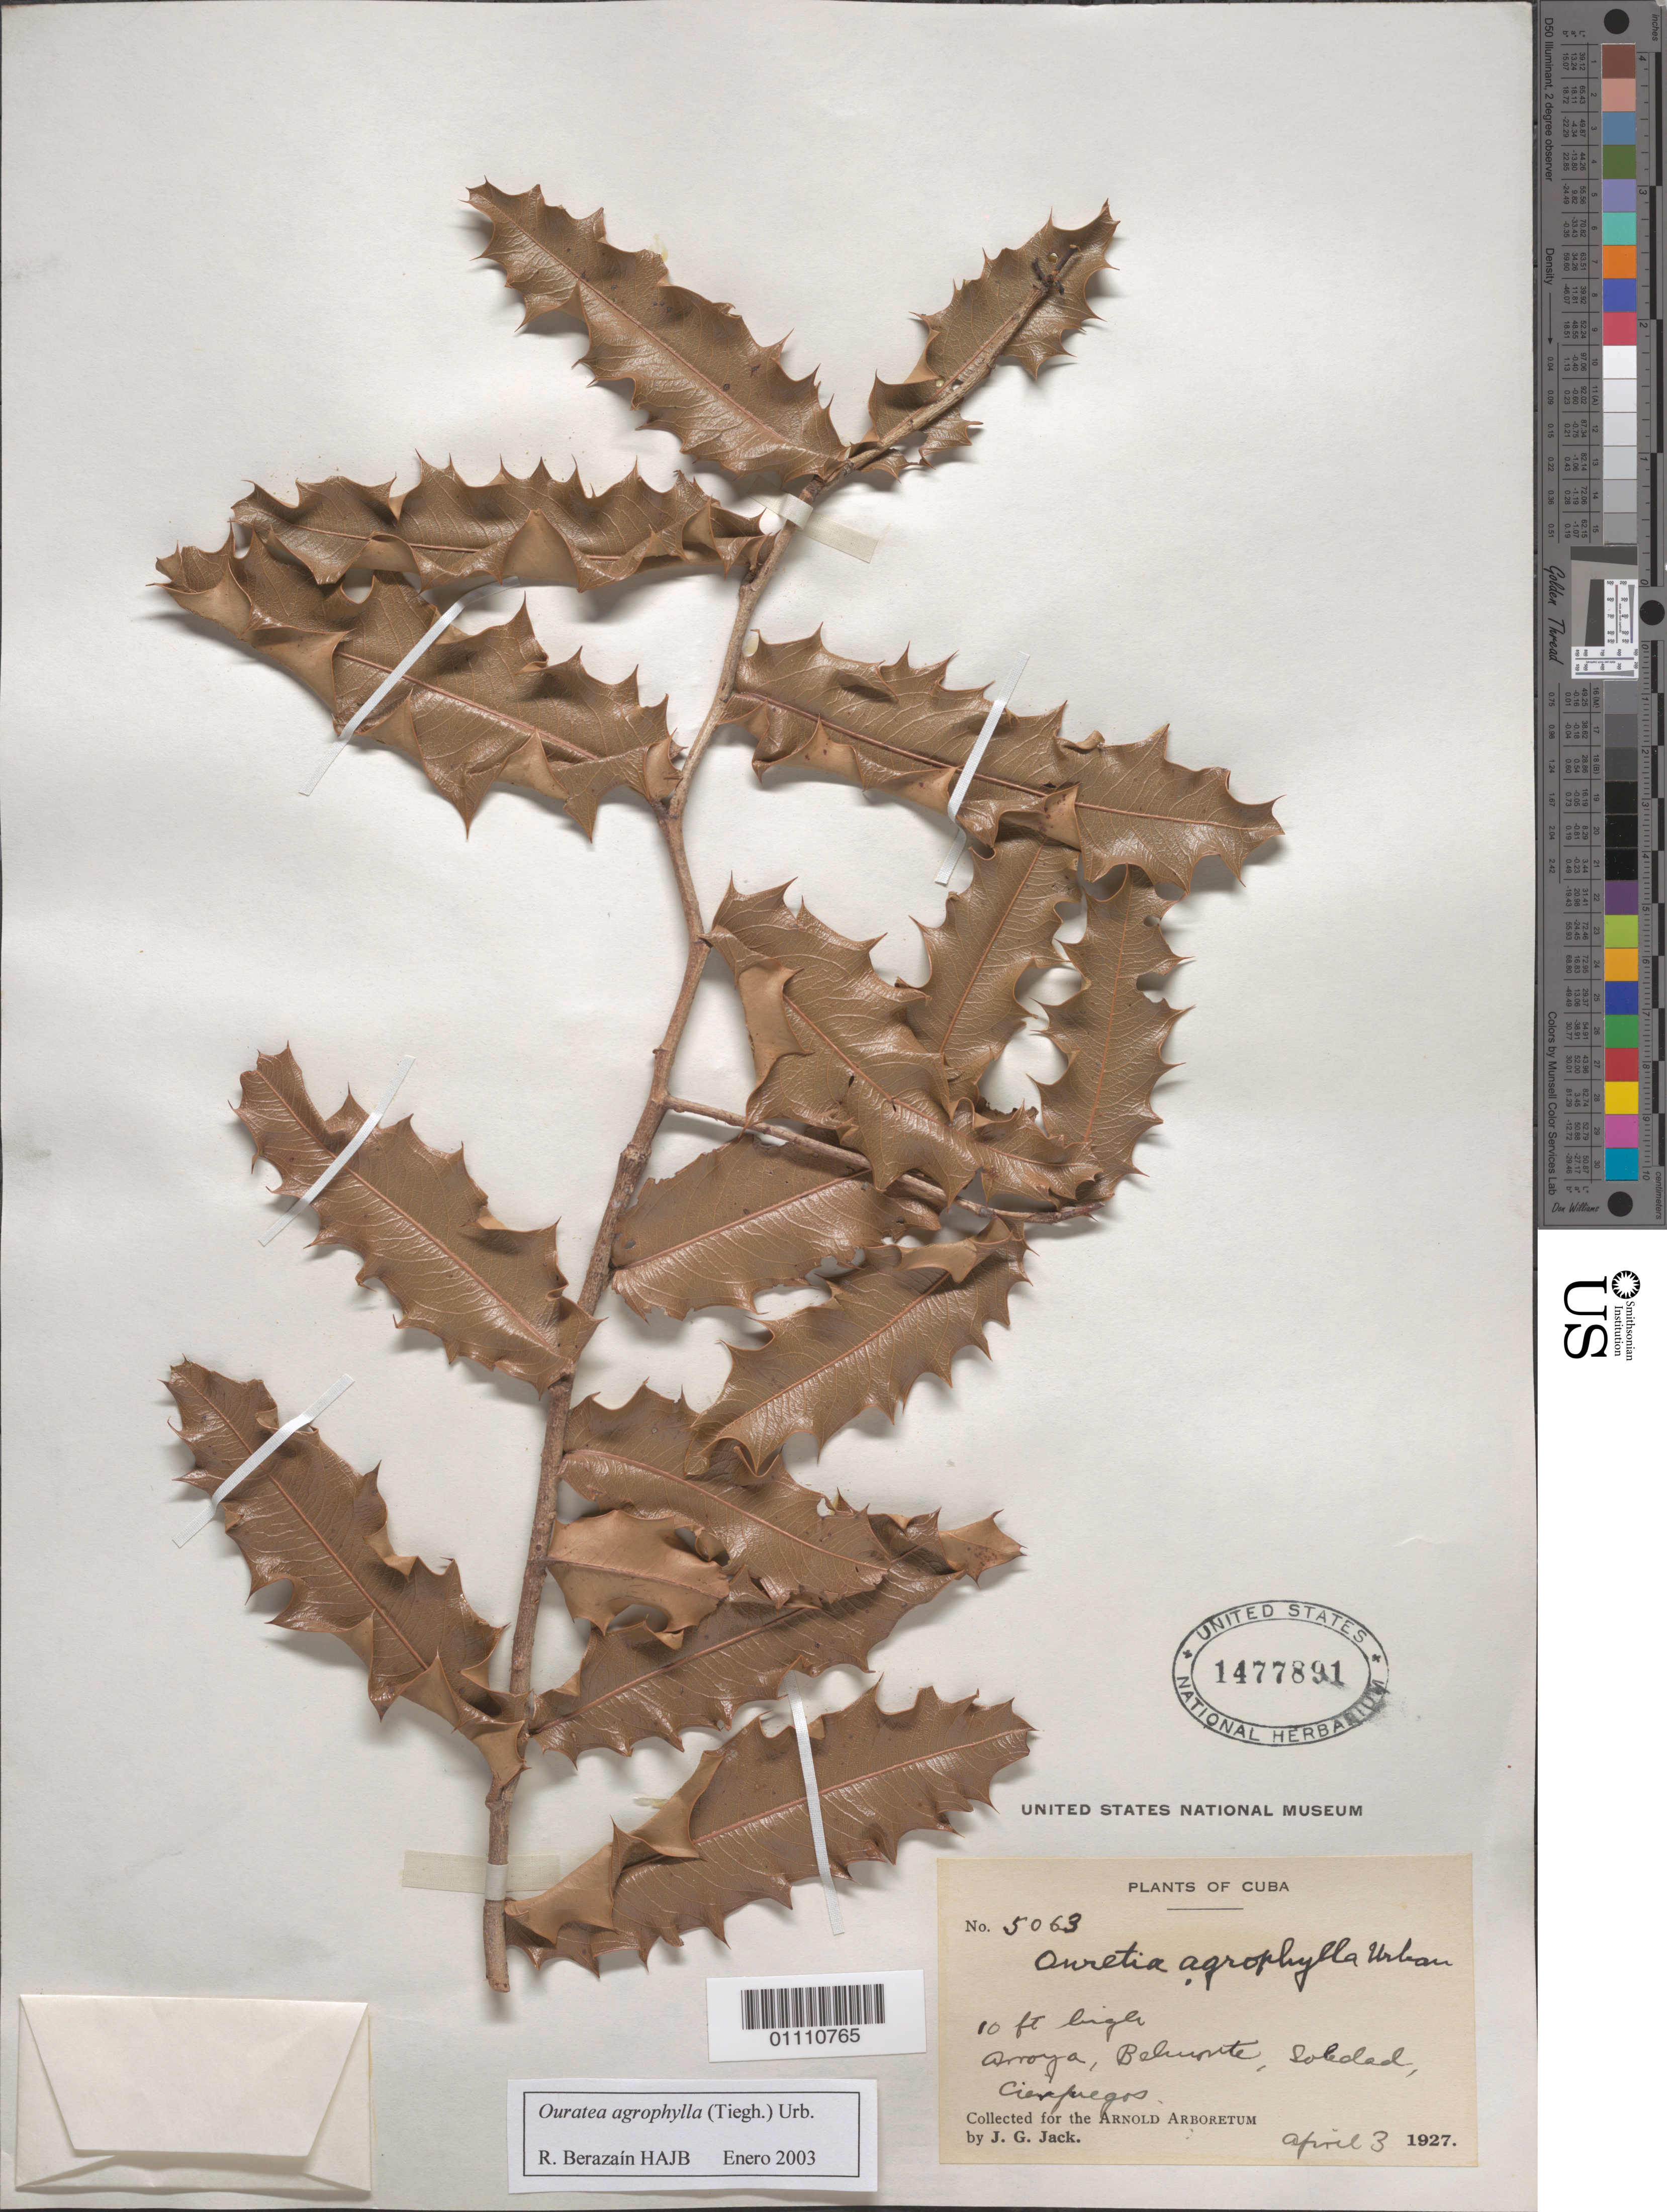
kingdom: Plantae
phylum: Tracheophyta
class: Magnoliopsida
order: Malpighiales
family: Ochnaceae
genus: Ouratea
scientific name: Ouratea agrophylla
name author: (Tiegh.) Urb.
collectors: J. G. Jack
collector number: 5063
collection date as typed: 03 Apr 1927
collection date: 1927-04-03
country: Cuba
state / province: Cienfuegos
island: Cuba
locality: Arroya, Belmonte, Soledad, Cienfuegos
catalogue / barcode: US 1477891